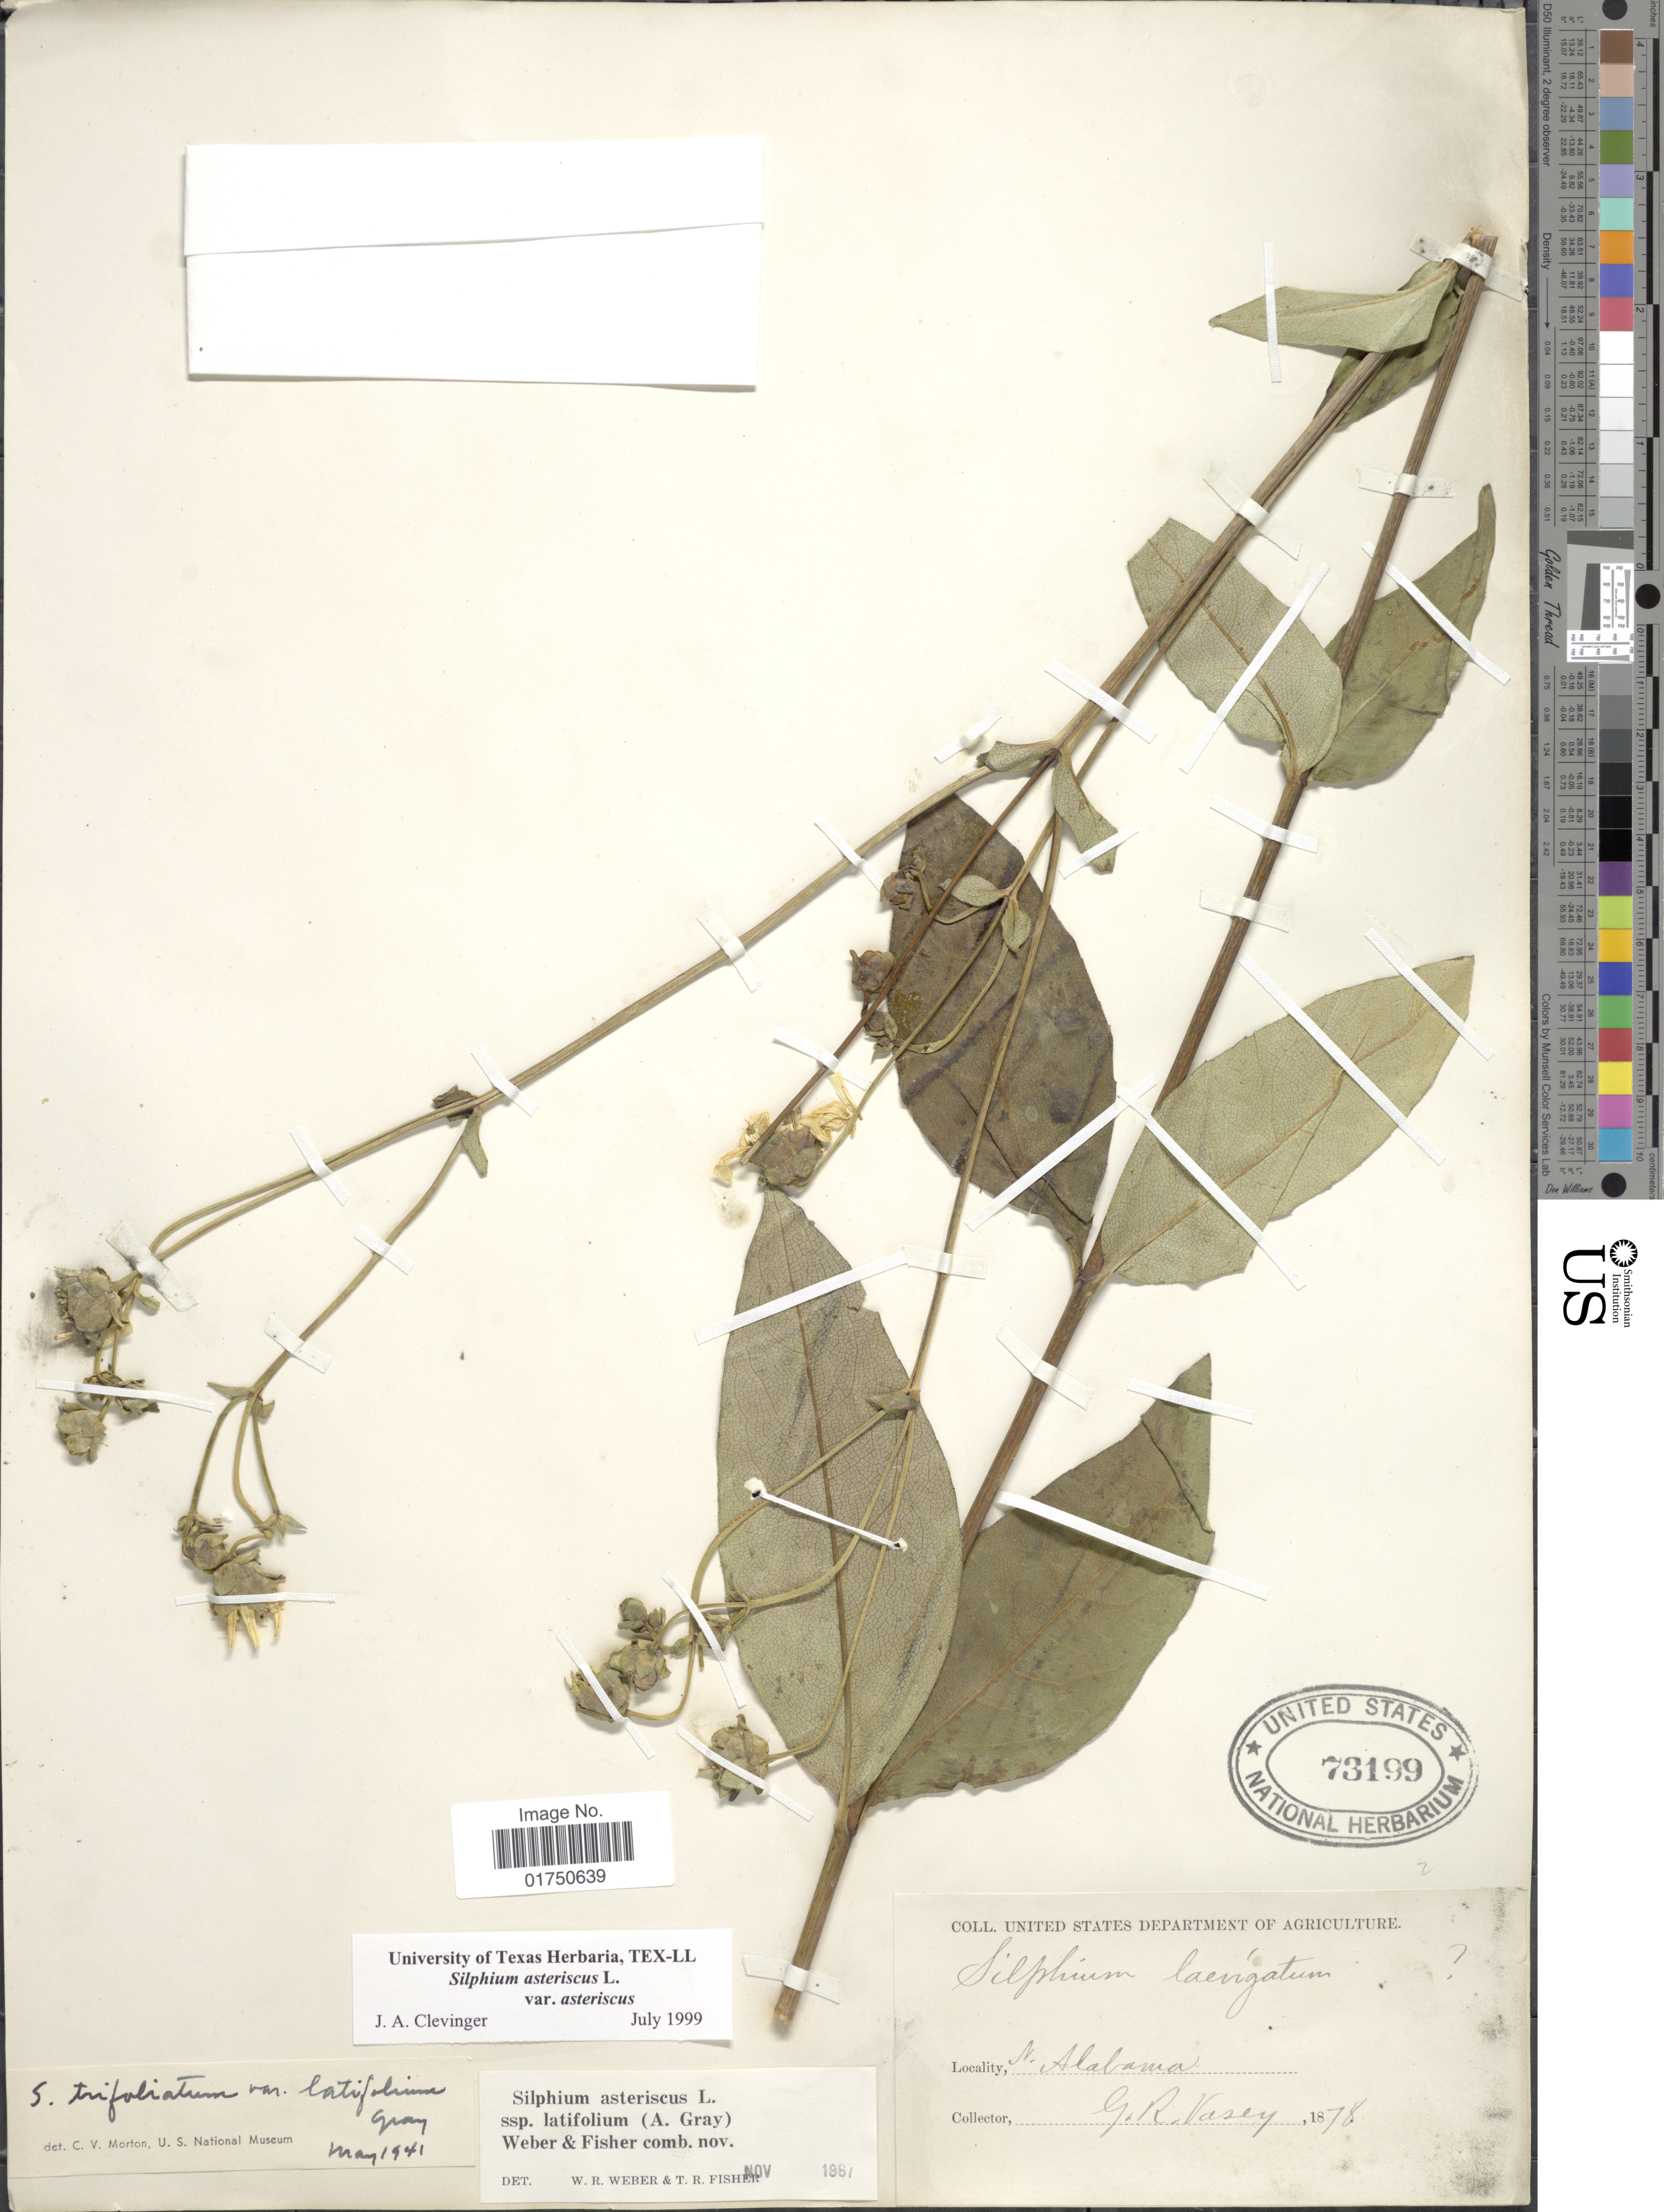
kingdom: Plantae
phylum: Tracheophyta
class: Magnoliopsida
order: Asterales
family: Asteraceae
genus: Silphium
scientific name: Silphium asteriscus var. asteriscus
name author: L.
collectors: G. R. Vasey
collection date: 1878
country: United States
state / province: Alabama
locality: N. Alabama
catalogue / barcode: US 73199